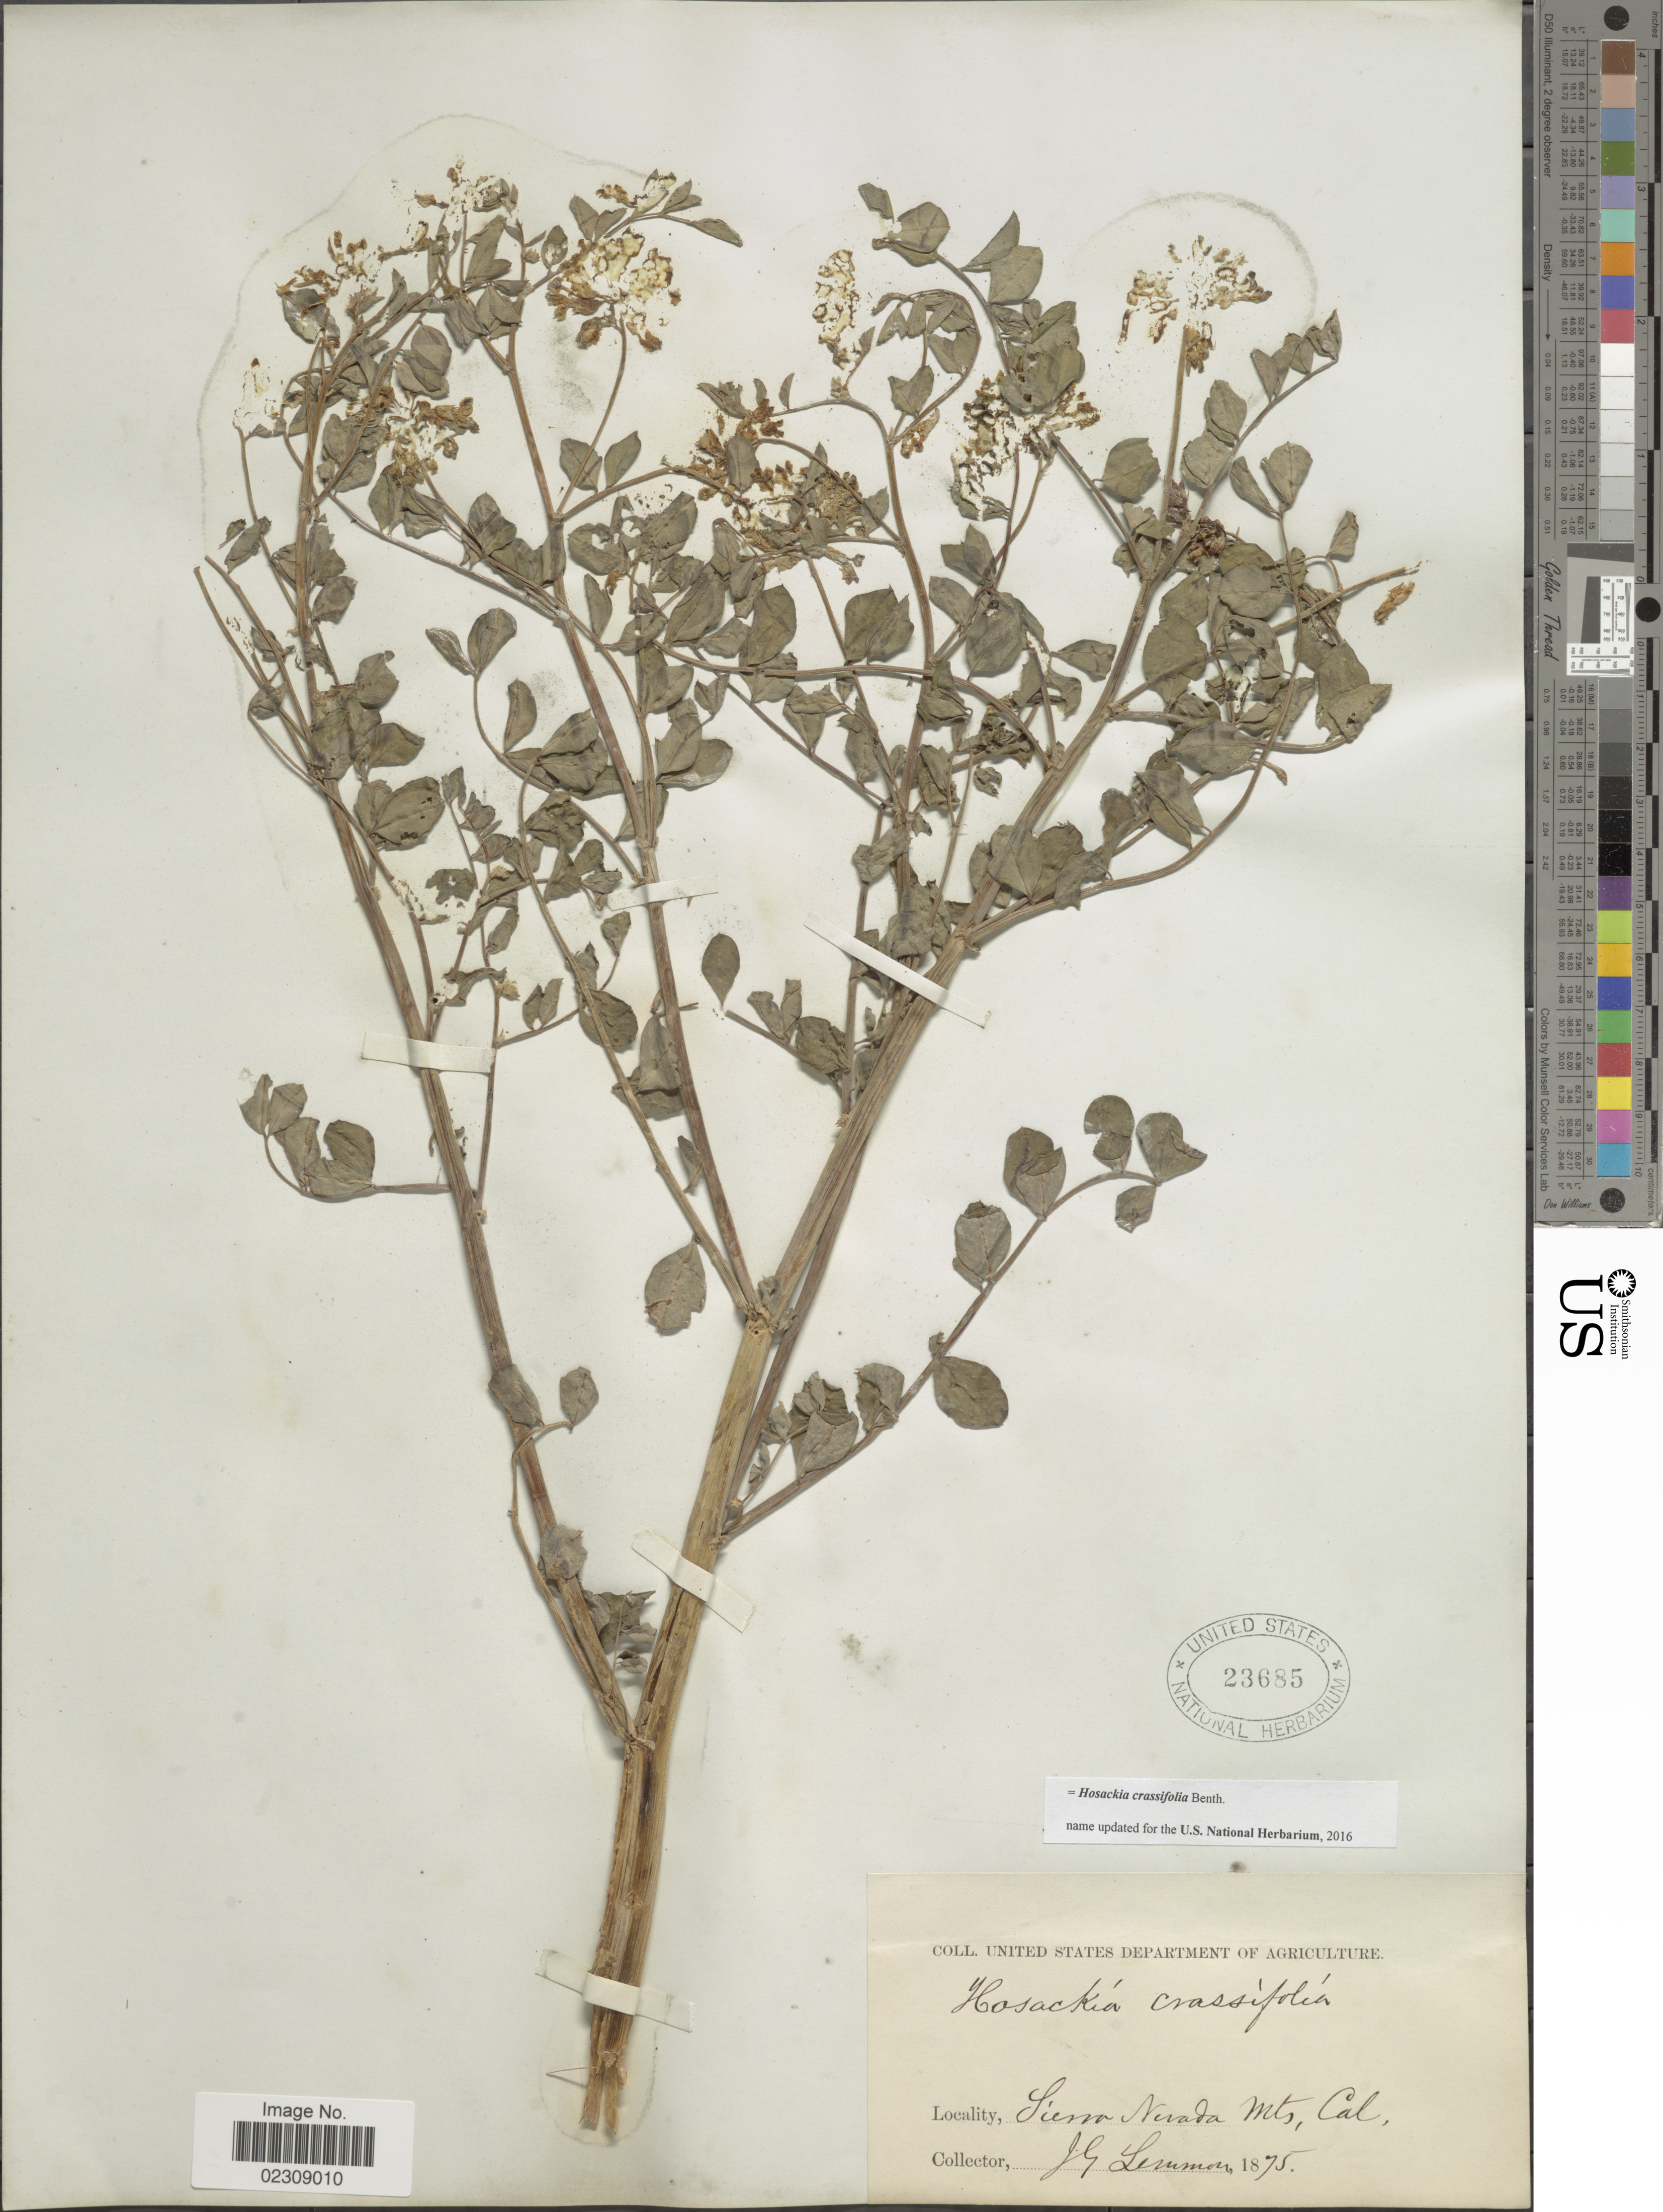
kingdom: Plantae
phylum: Tracheophyta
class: Magnoliopsida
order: Fabales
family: Fabaceae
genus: Hosackia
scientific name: Hosackia crassifolia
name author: Benth.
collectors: J. Lemmon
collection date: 1875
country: United States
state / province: California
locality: Sierra Nevada Mts.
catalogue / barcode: US 23685